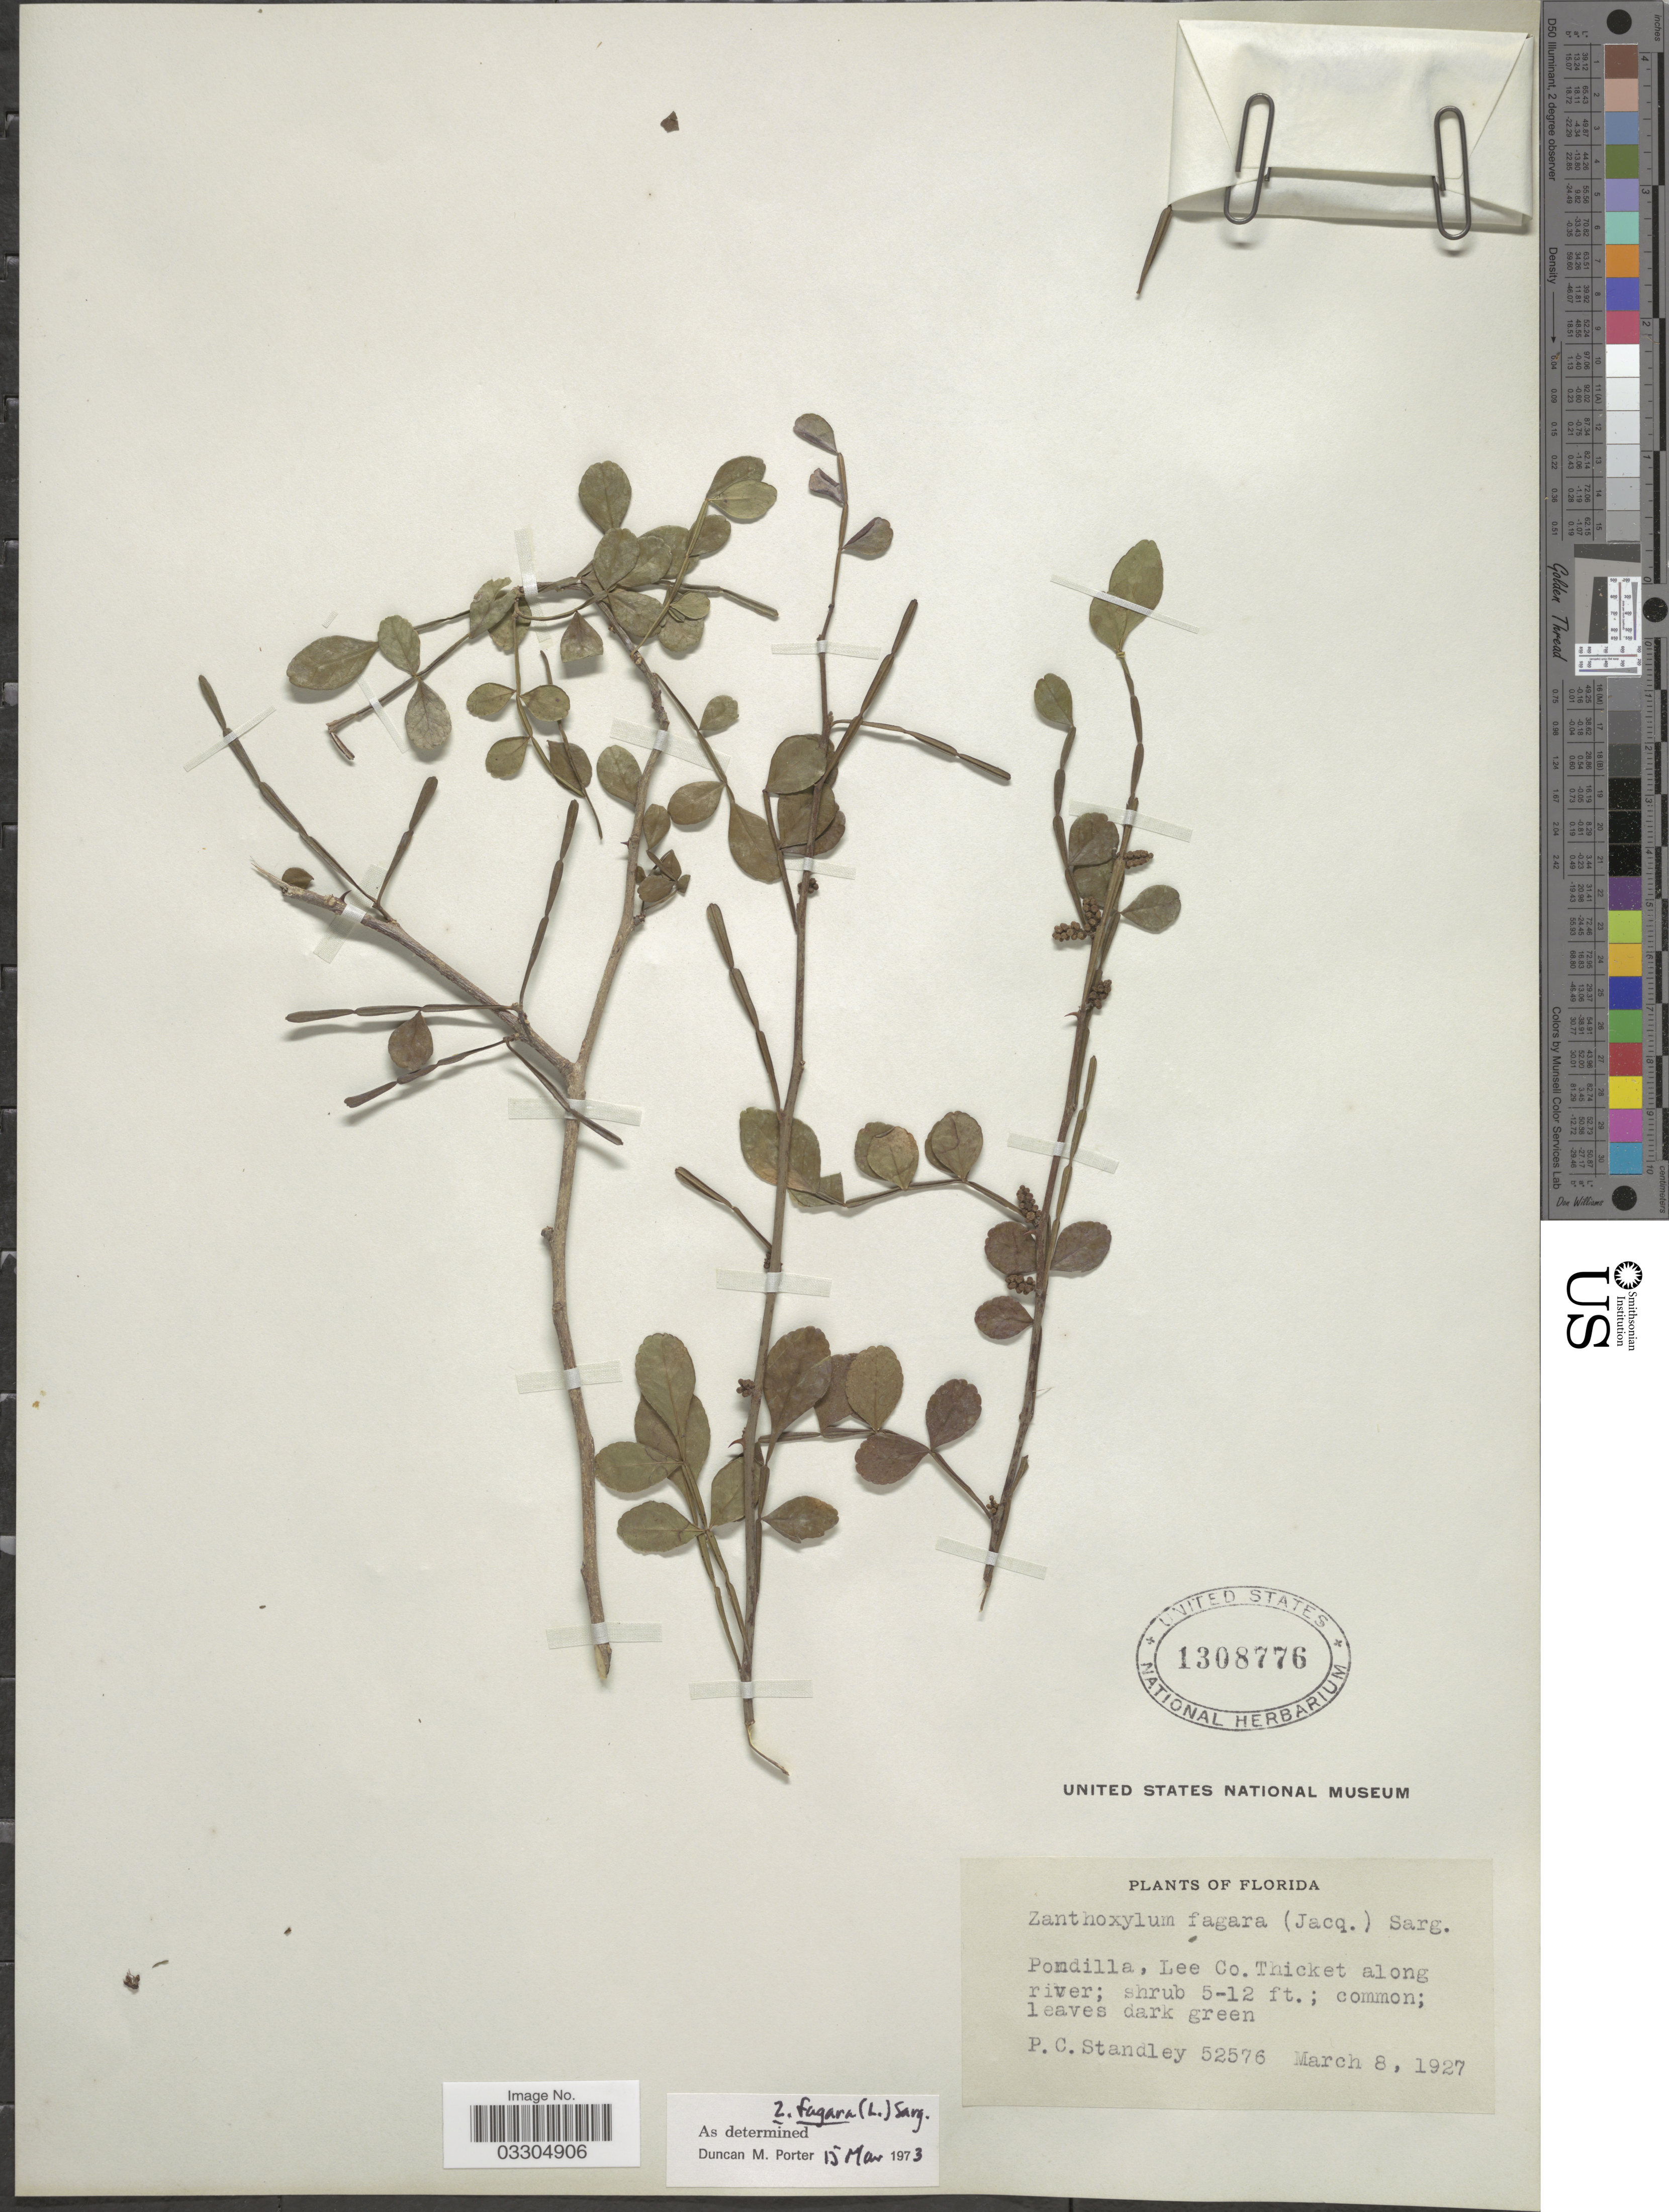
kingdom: Plantae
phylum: Tracheophyta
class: Magnoliopsida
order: Sapindales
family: Rutaceae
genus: Zanthoxylum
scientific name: Zanthoxylum fagara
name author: (L.) Sarg.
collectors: P. C. Standley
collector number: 52576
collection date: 1927-03-08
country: United States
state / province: Florida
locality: Pondilla, Lee Co.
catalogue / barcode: US 1308776